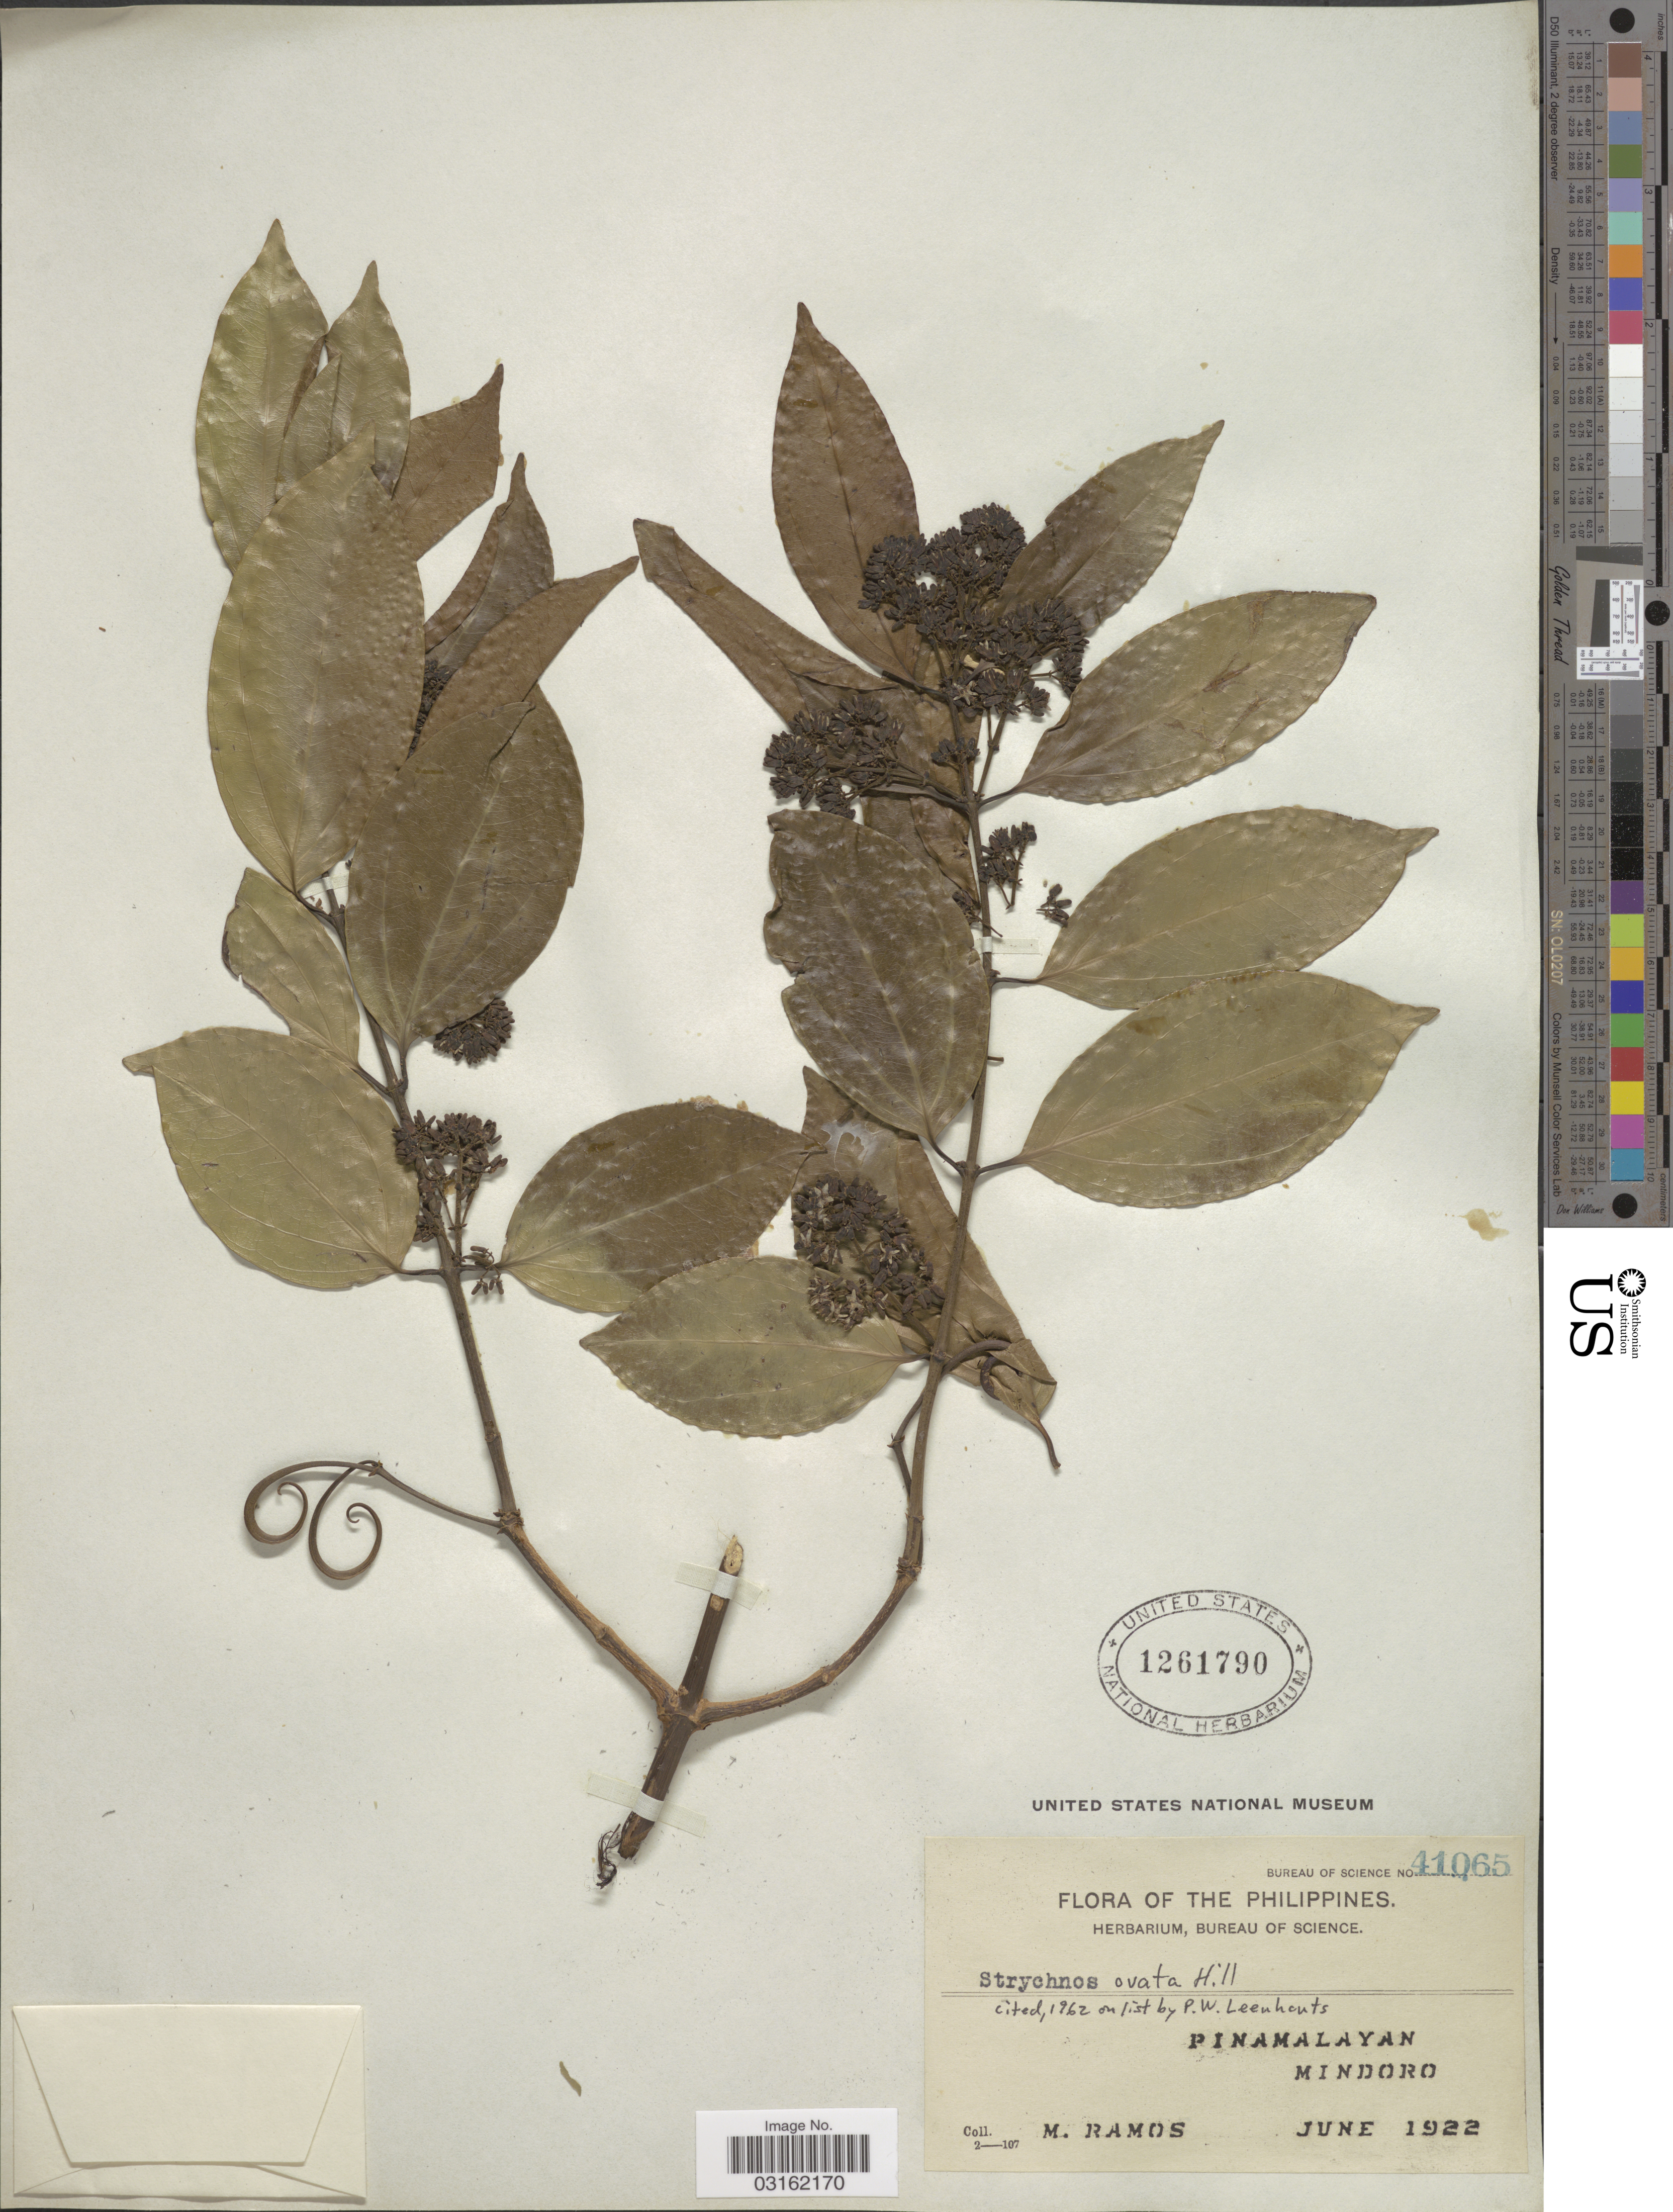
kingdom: Plantae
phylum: Tracheophyta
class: Magnoliopsida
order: Gentianales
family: Loganiaceae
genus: Strychnos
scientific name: Strychnos ovata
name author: A.W. Hill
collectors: M. Ramos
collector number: Bureau of science 41065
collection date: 1922-06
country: Philippines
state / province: Mimaropa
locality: Pinamalayan, Mindoro.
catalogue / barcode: US 1261790